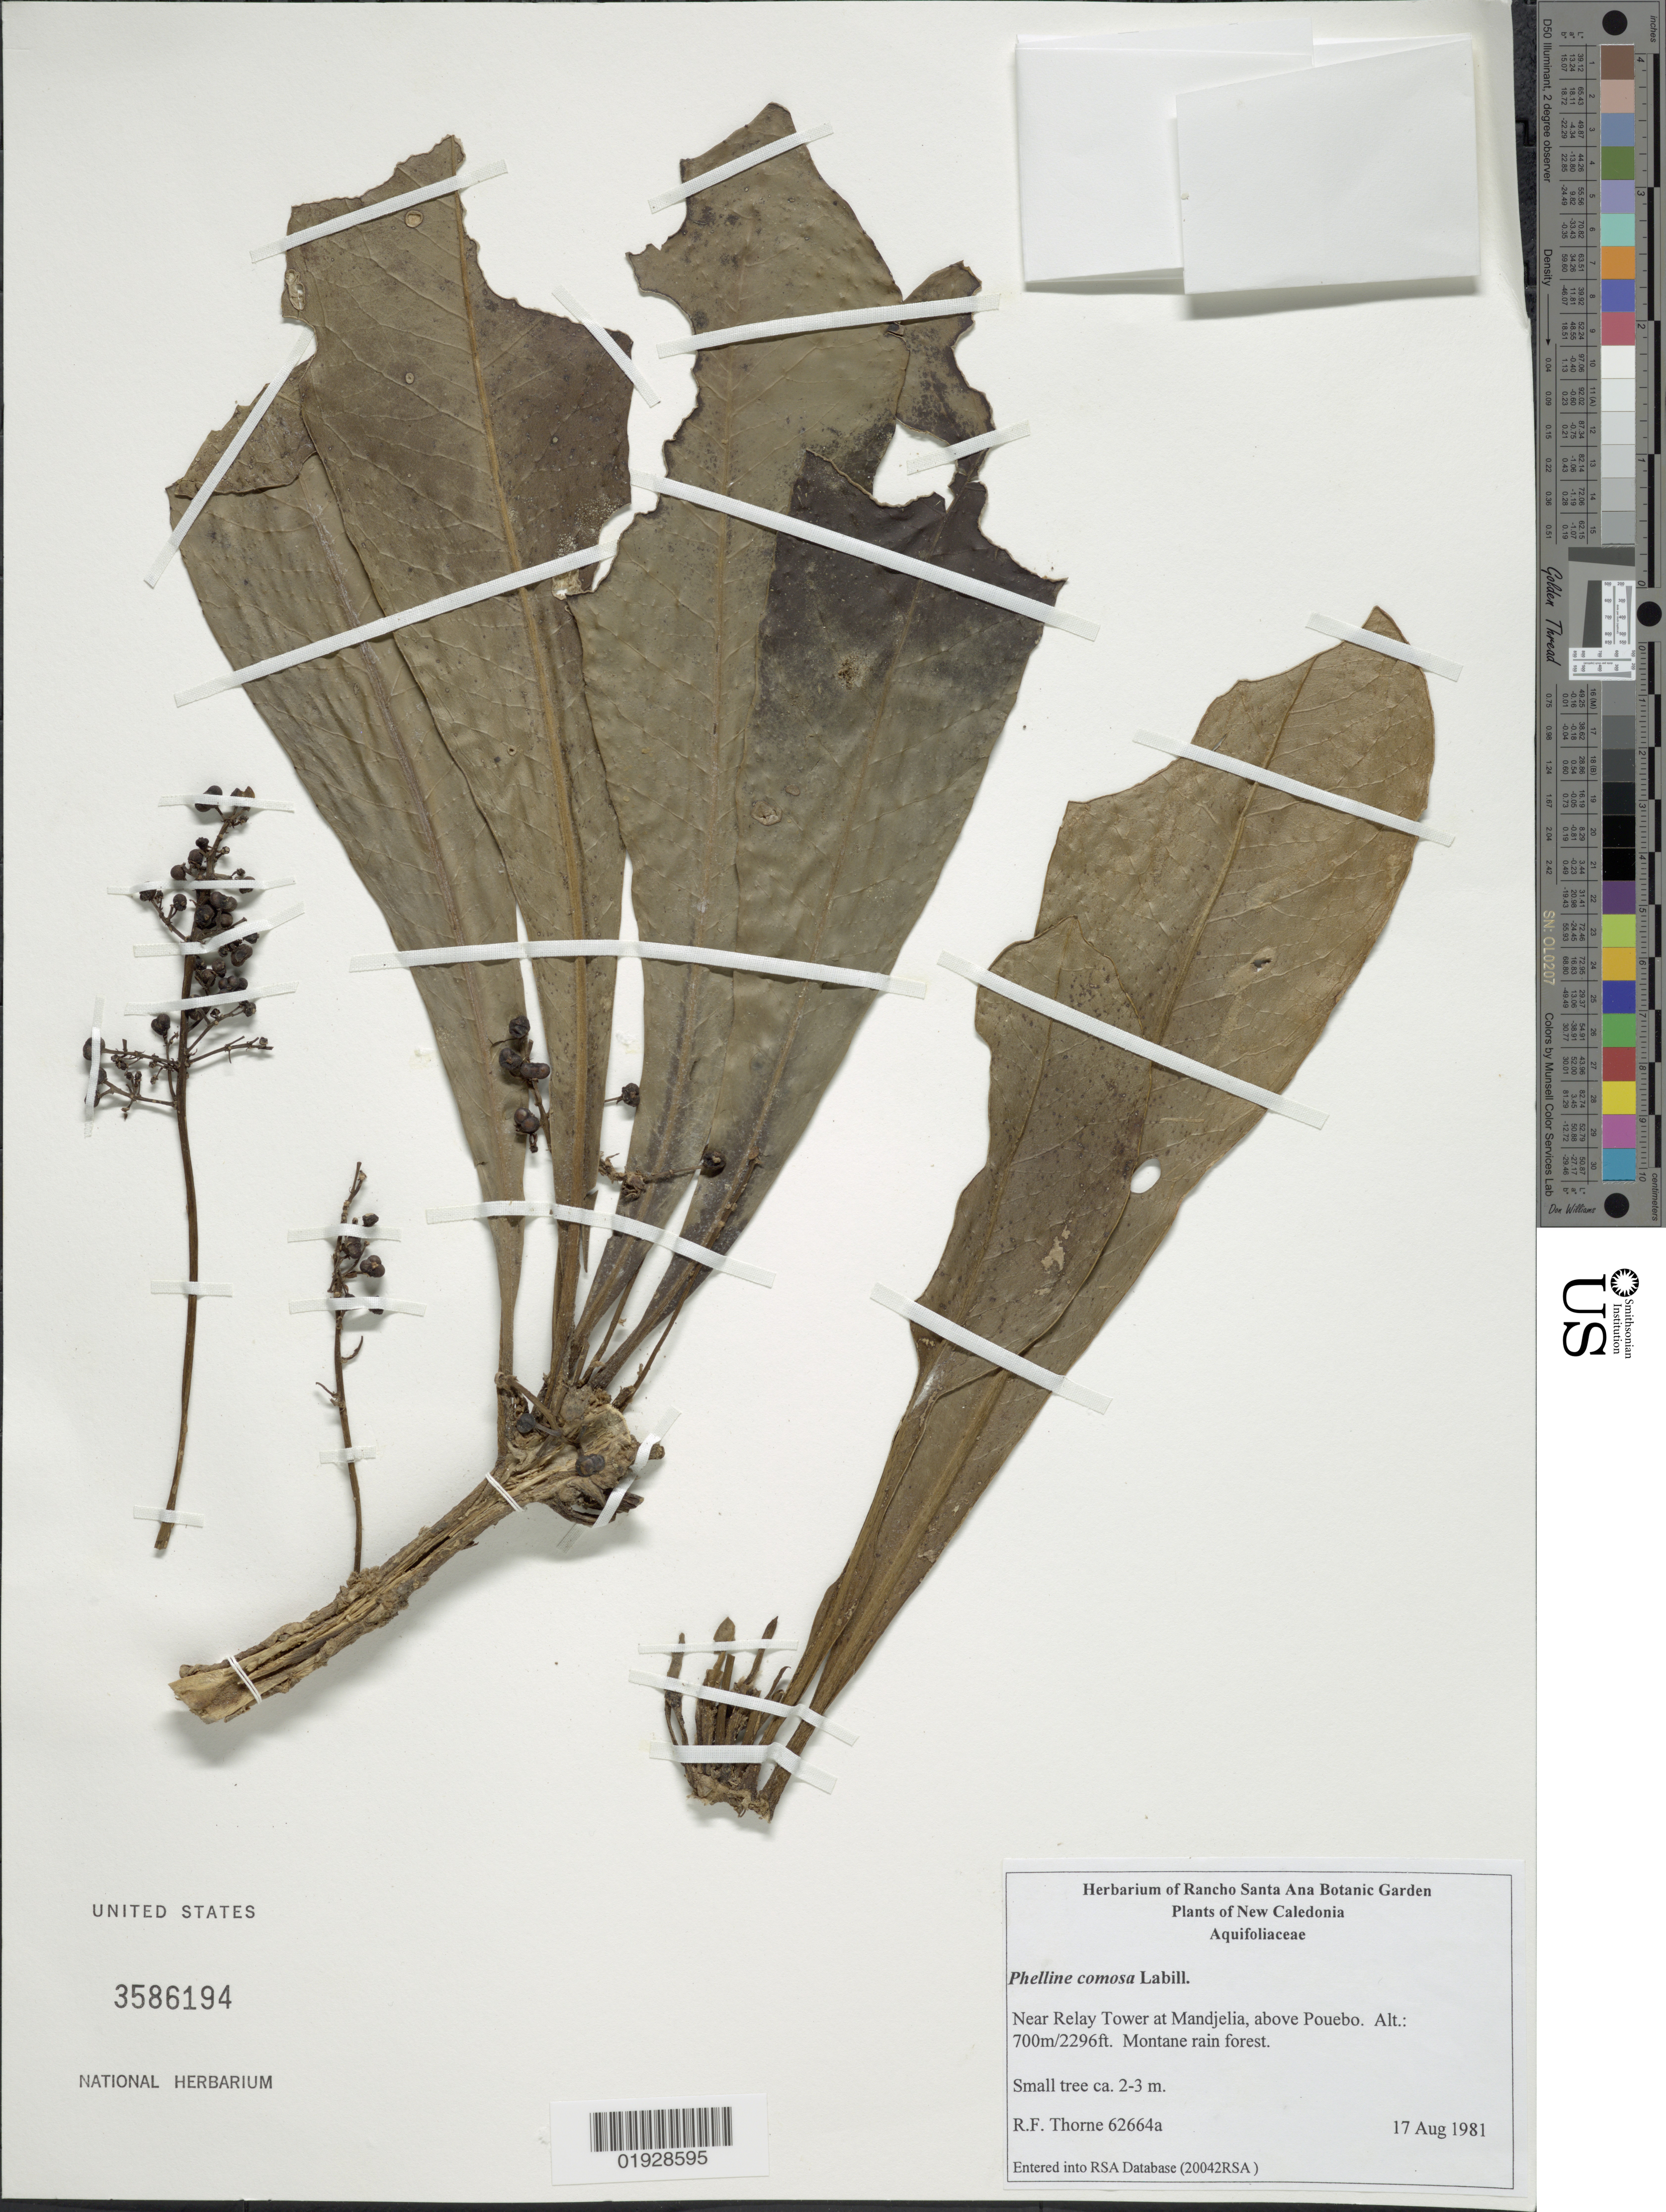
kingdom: Plantae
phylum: Tracheophyta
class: Magnoliopsida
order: Asterales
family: Phellinaceae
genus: Phelline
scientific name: Phelline comosa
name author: Labill.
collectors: R. F. Thorne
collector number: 62664a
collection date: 1981-08-17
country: New Caledonia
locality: Near Relay Tower at Mandjelia, above Pouebo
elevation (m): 700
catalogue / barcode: US 3586194